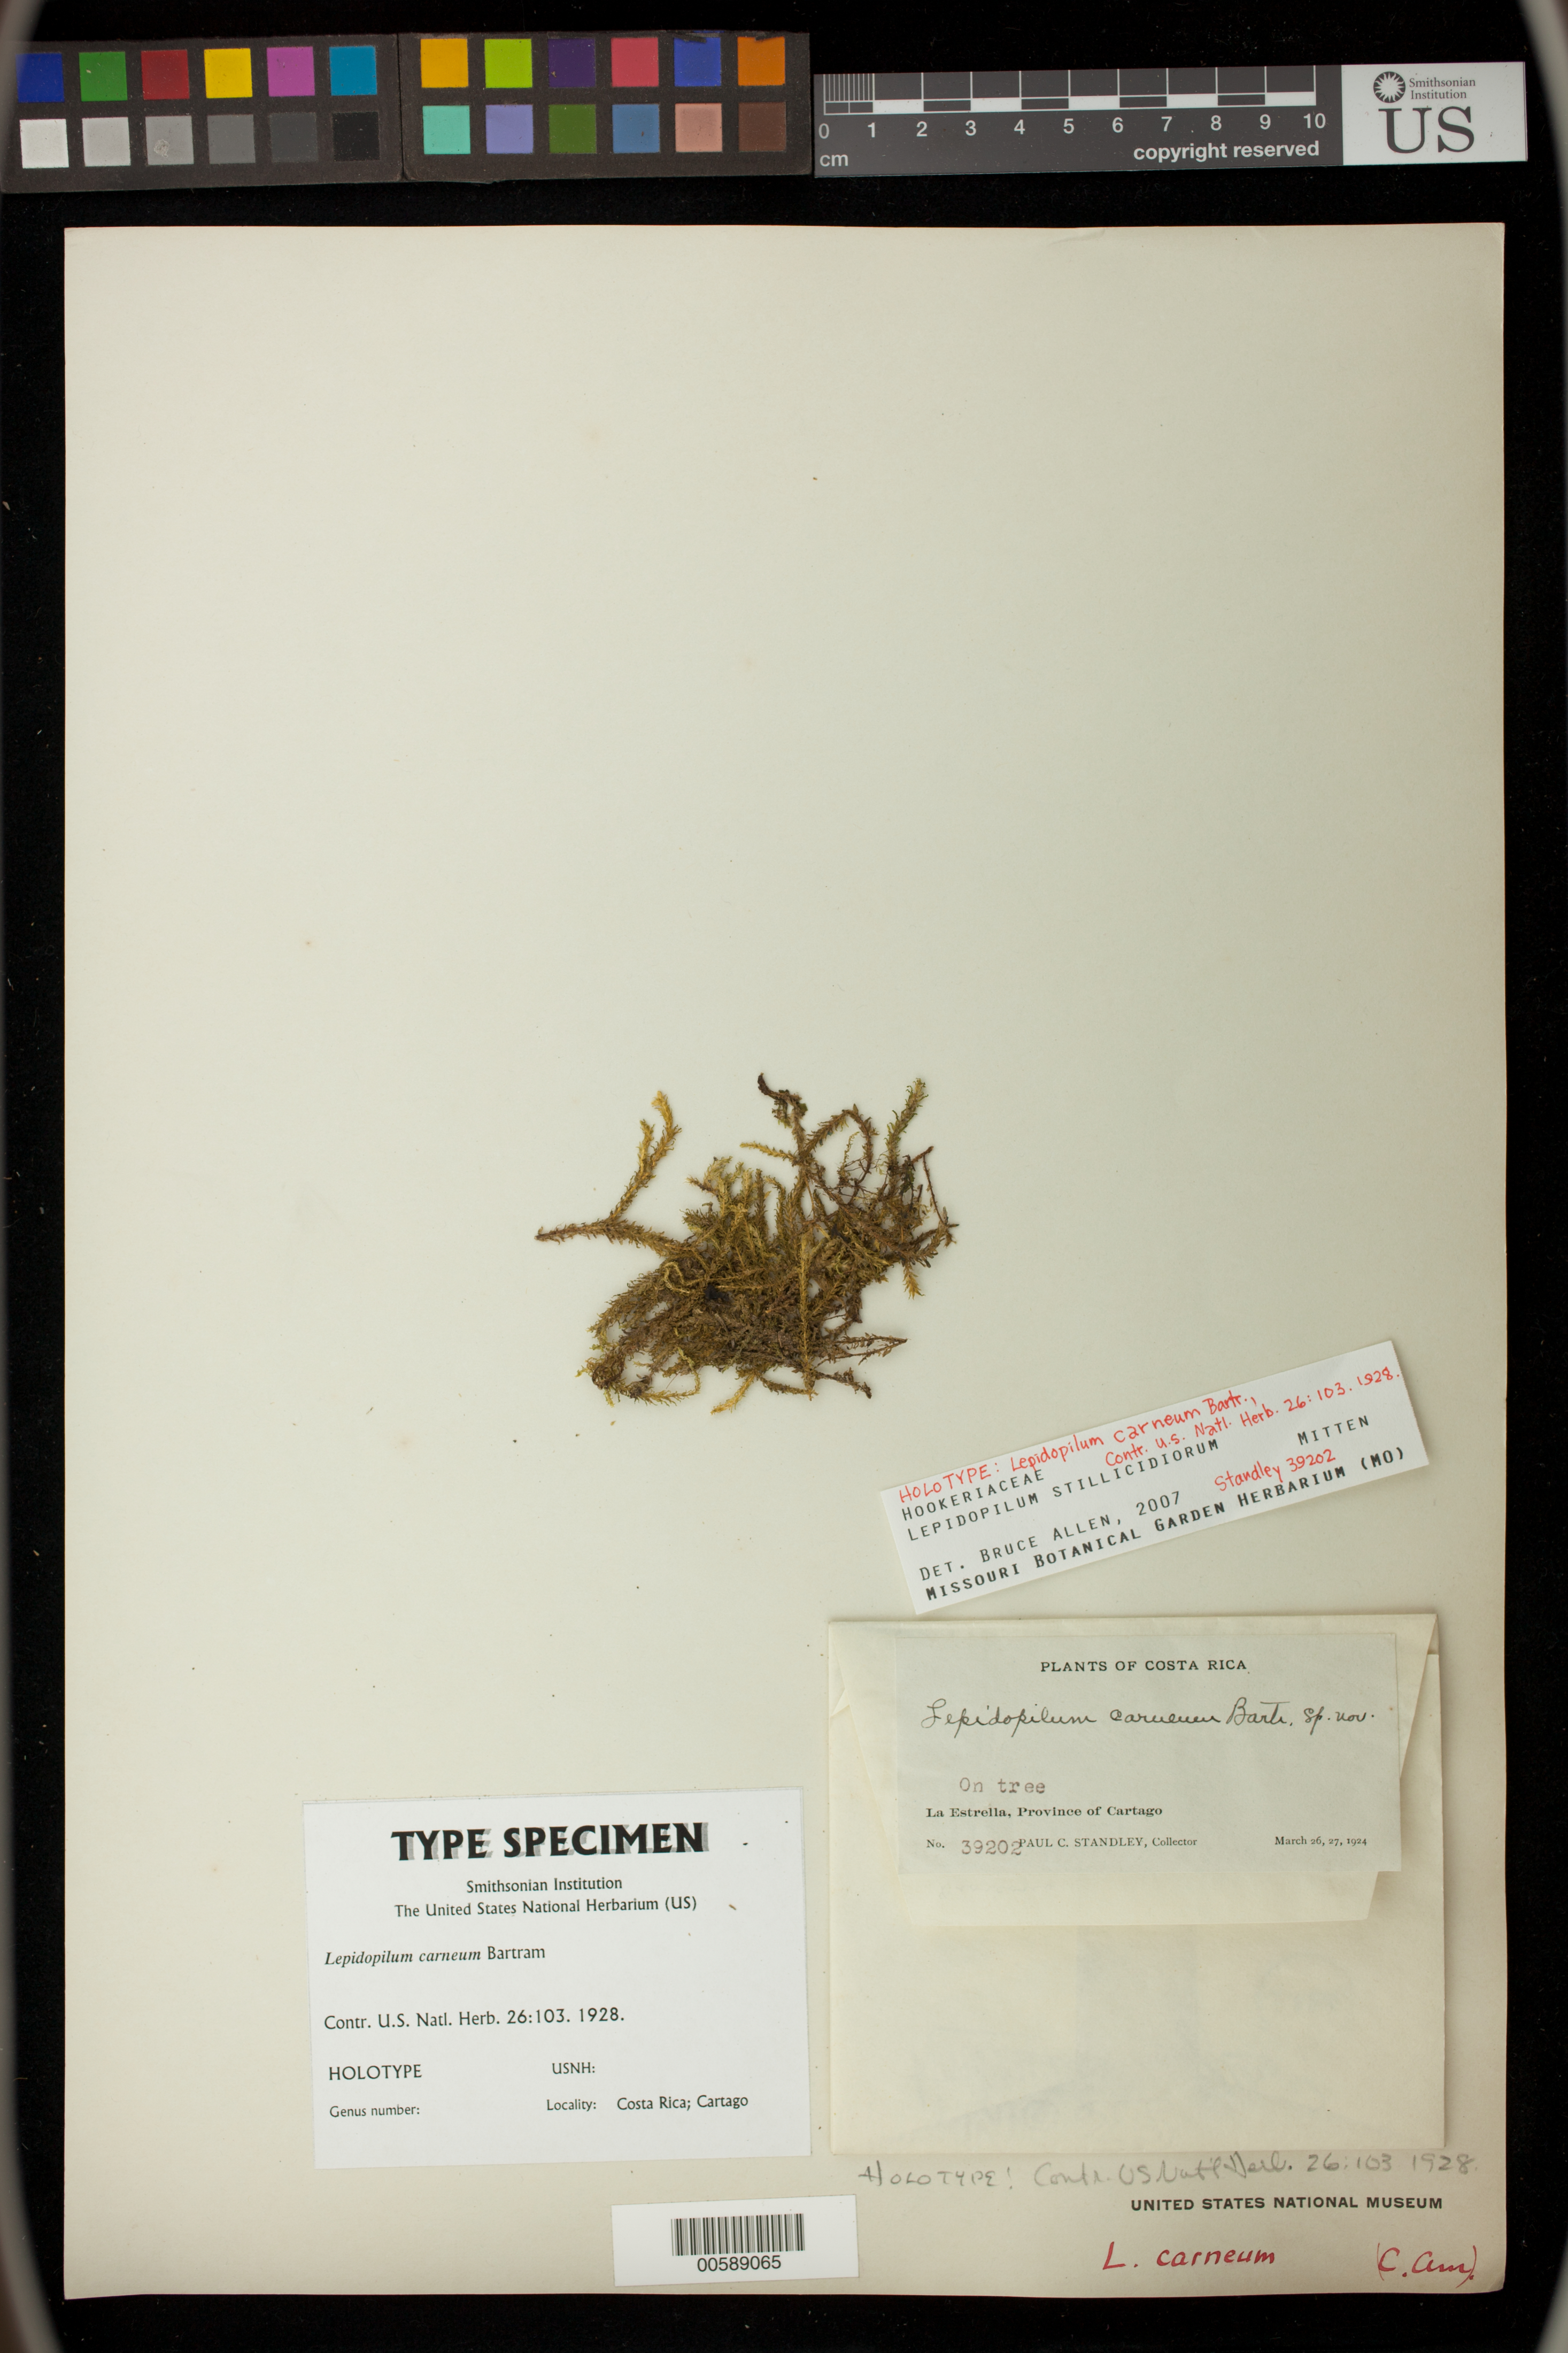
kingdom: Plantae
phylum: Bryophyta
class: Bryopsida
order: Hookeriales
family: Pilotrichaceae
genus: Lepidopilum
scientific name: Lepidopilum carneum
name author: E.B. Bartram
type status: Holotype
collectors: P. C. Standley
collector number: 39202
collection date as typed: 26 Mar 1924 and 27 Mar 1924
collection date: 1924-03-26,1924-03-27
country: Costa Rica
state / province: Cartago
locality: La Estrella